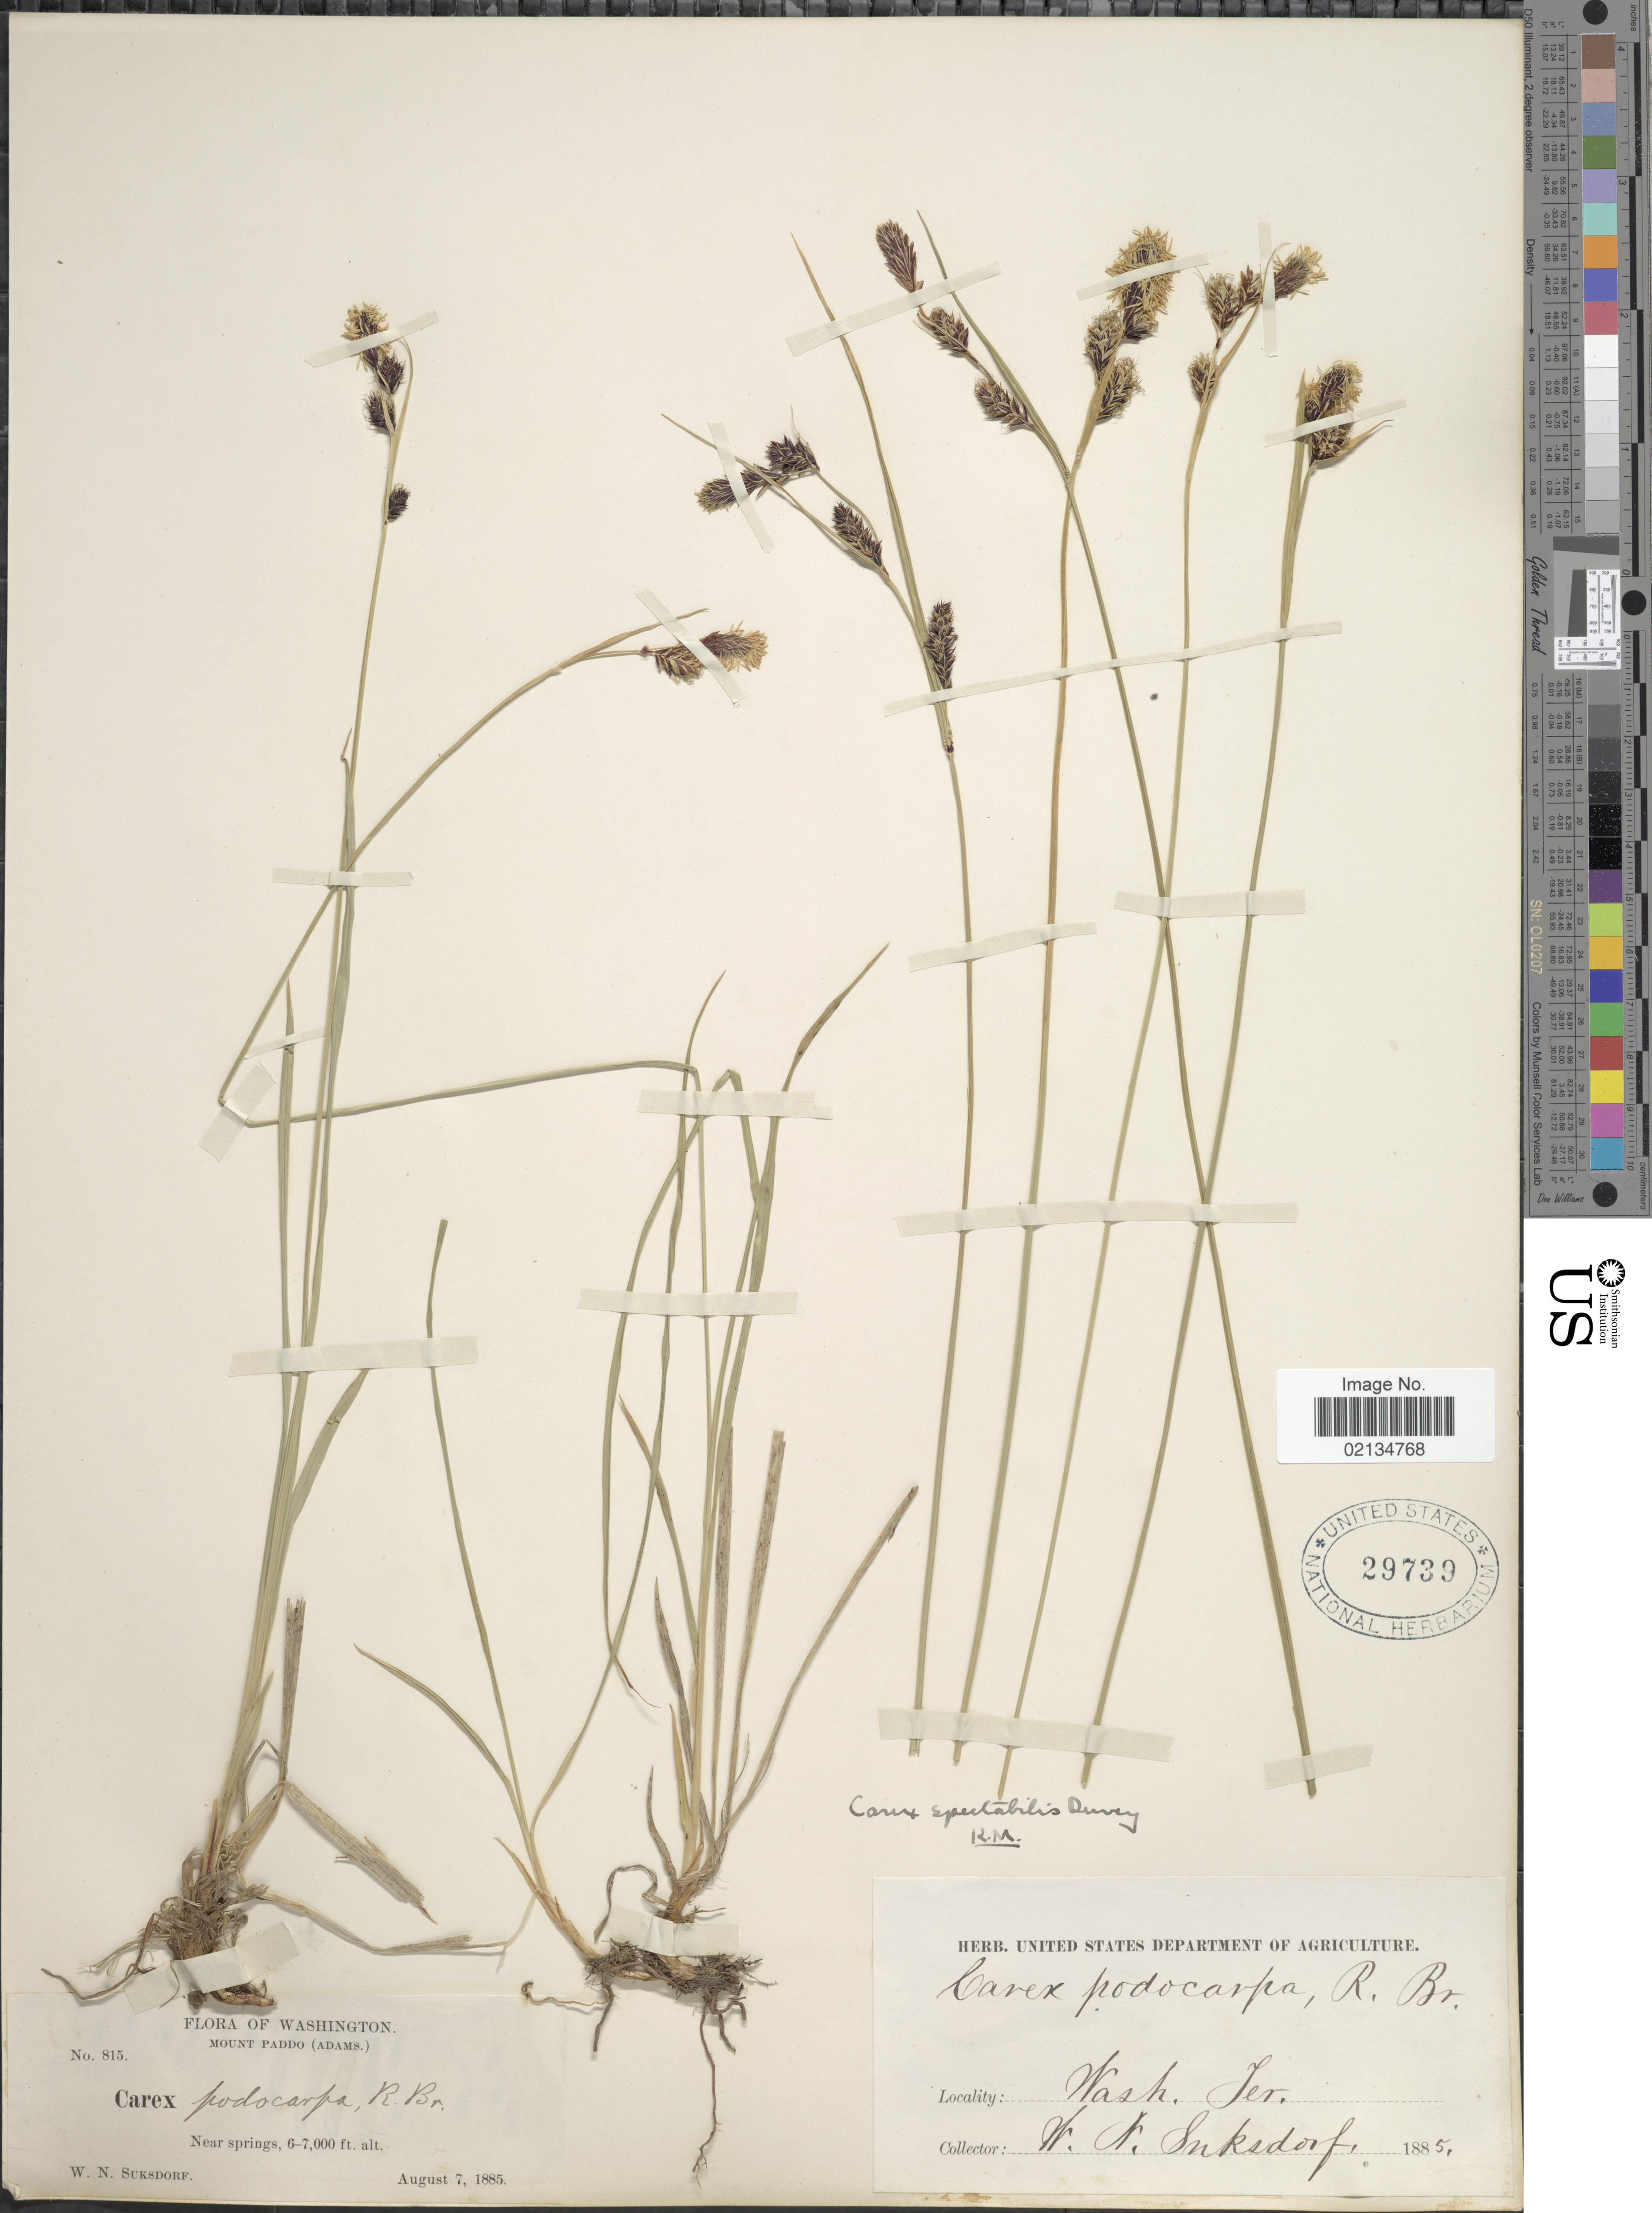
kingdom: Plantae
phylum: Tracheophyta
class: Liliopsida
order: Poales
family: Cyperaceae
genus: Carex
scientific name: Carex spectabilis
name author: Dewey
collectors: W. N. Suksdorf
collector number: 815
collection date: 1885-08-07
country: United States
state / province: Washington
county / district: Skamania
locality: Wash. Ter. Mount Paddo (Adams.), near springs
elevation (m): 1829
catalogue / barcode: US 29739